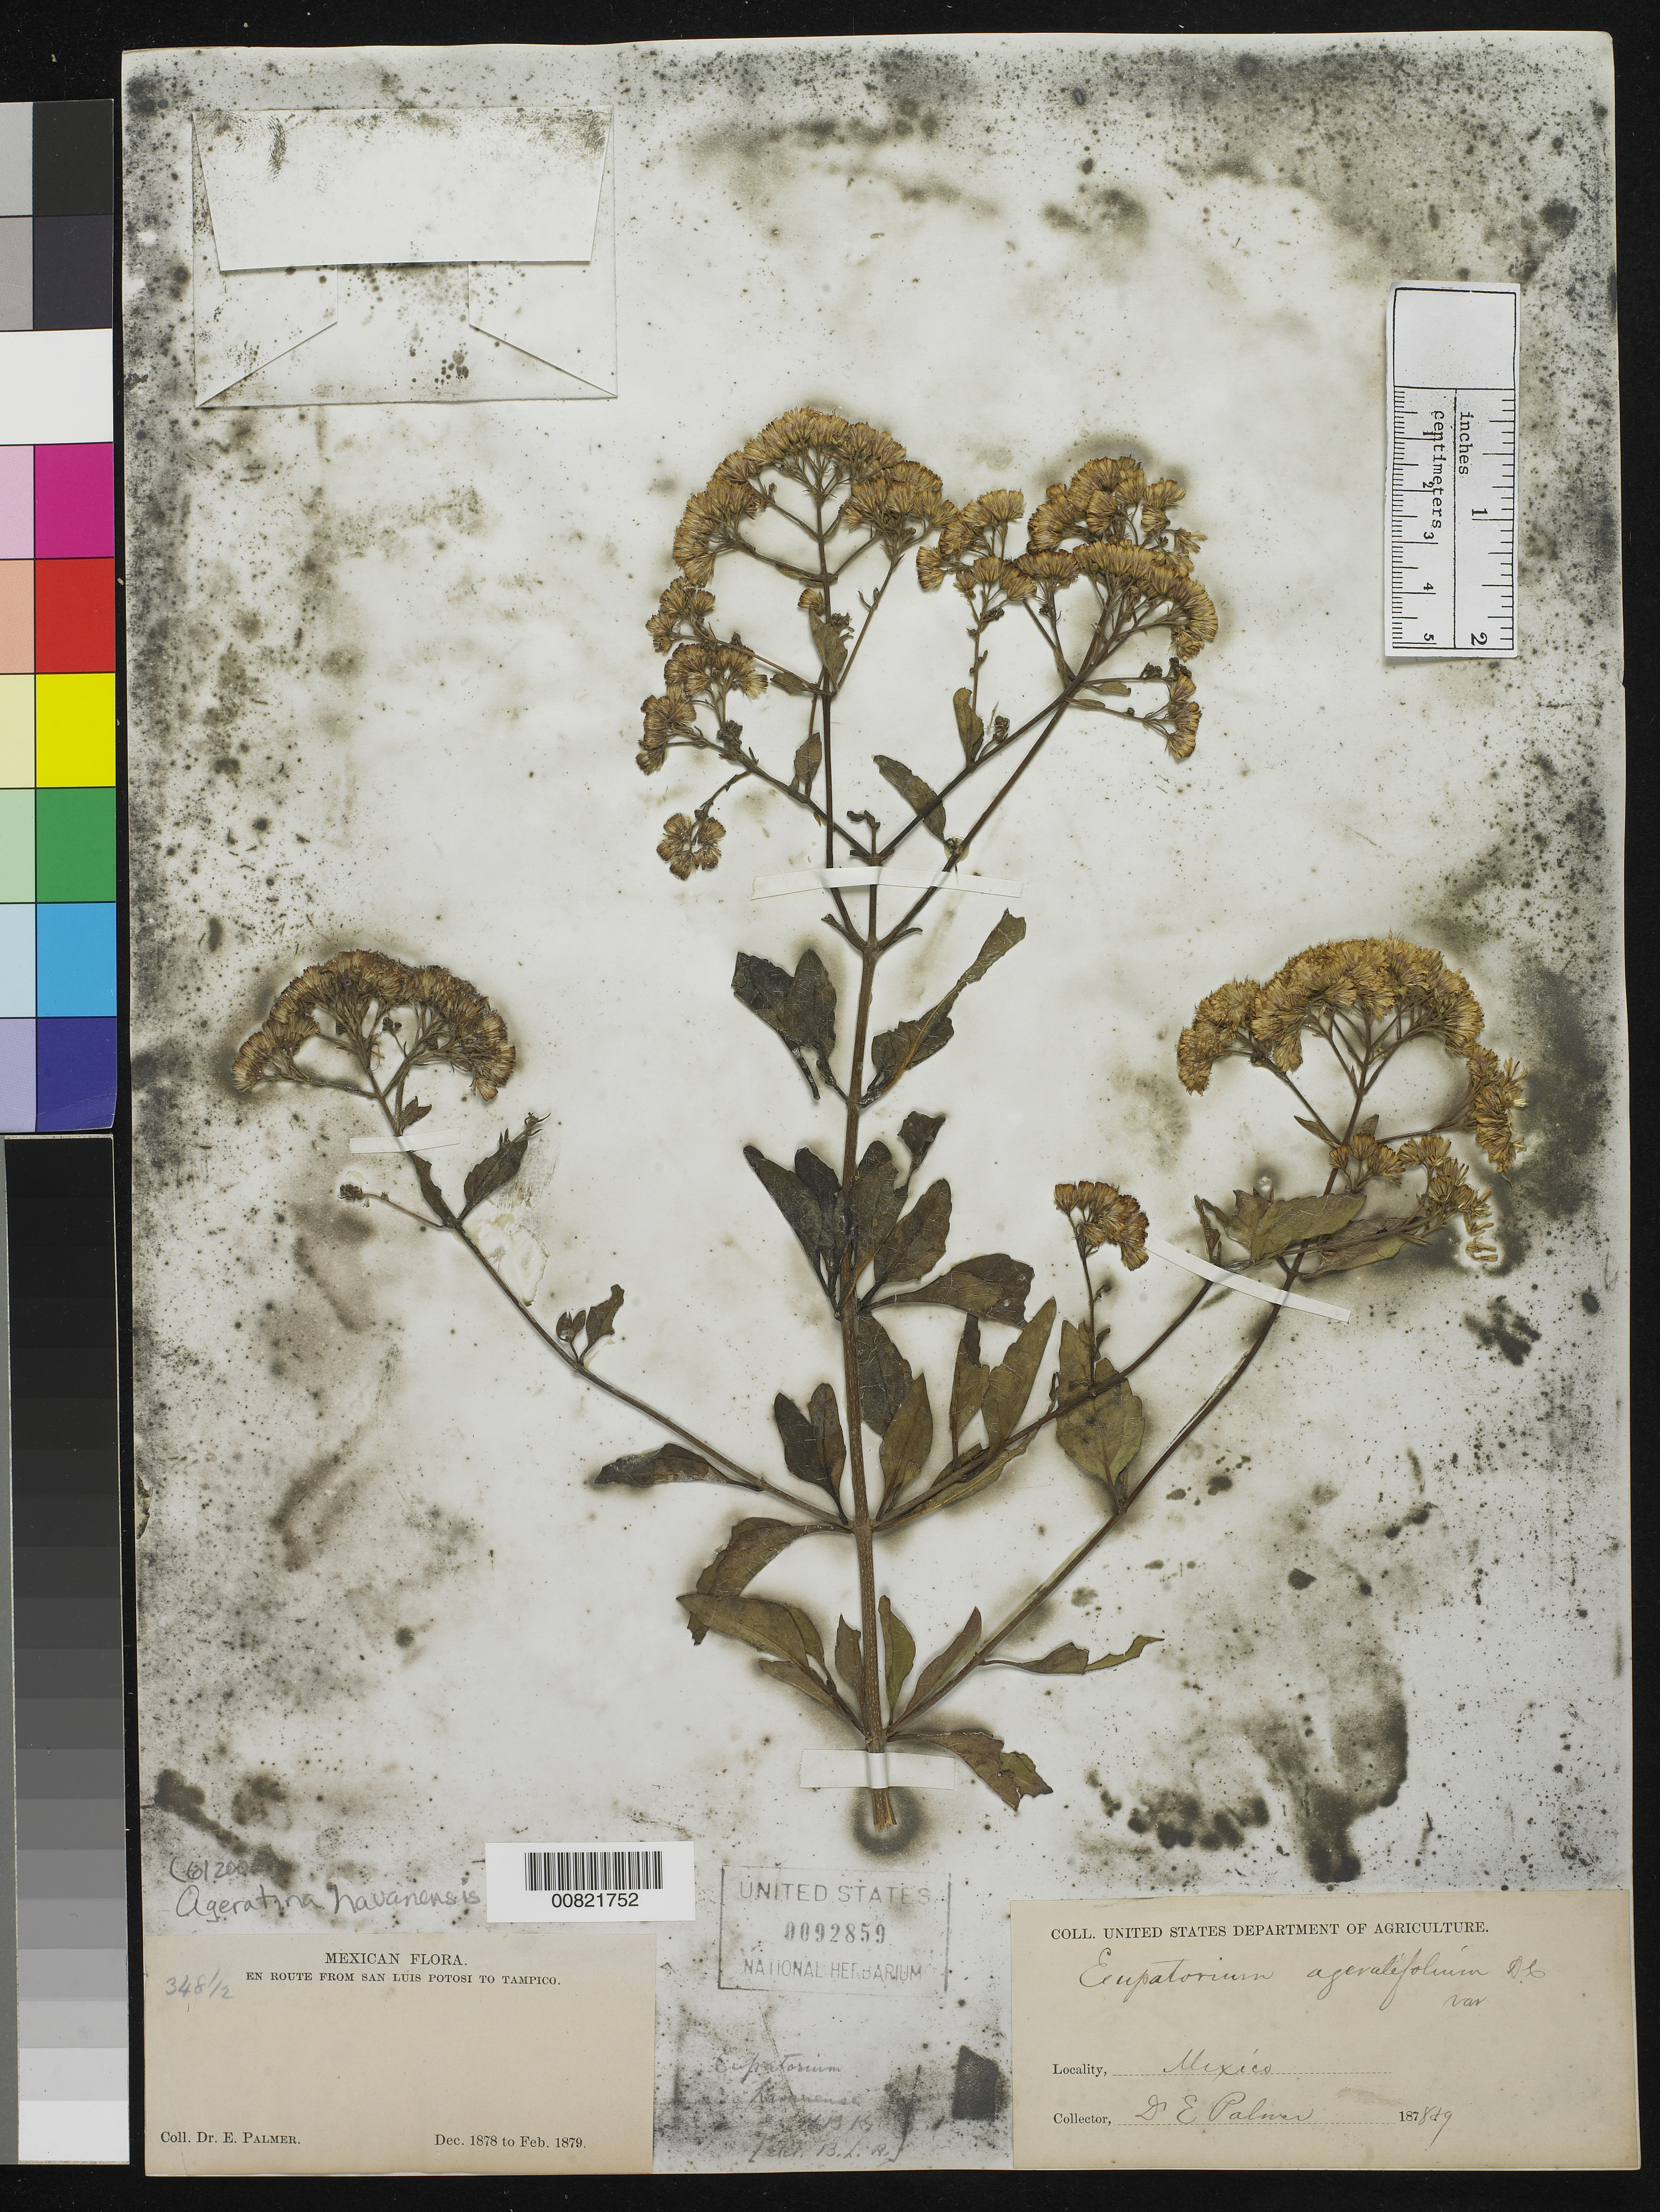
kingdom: Plantae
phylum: Tracheophyta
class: Magnoliopsida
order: Asterales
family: Asteraceae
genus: Ageratina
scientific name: Ageratina havanensis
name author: (Kunth) R.M. King & H. Rob.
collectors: E. Palmer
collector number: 348½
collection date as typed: Dec 1878 to -- Feb 1879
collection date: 1878-12/1879-02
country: Mexico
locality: En route from San Luis Potosí to Tampico, Tamaulipas.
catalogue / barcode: US 92859